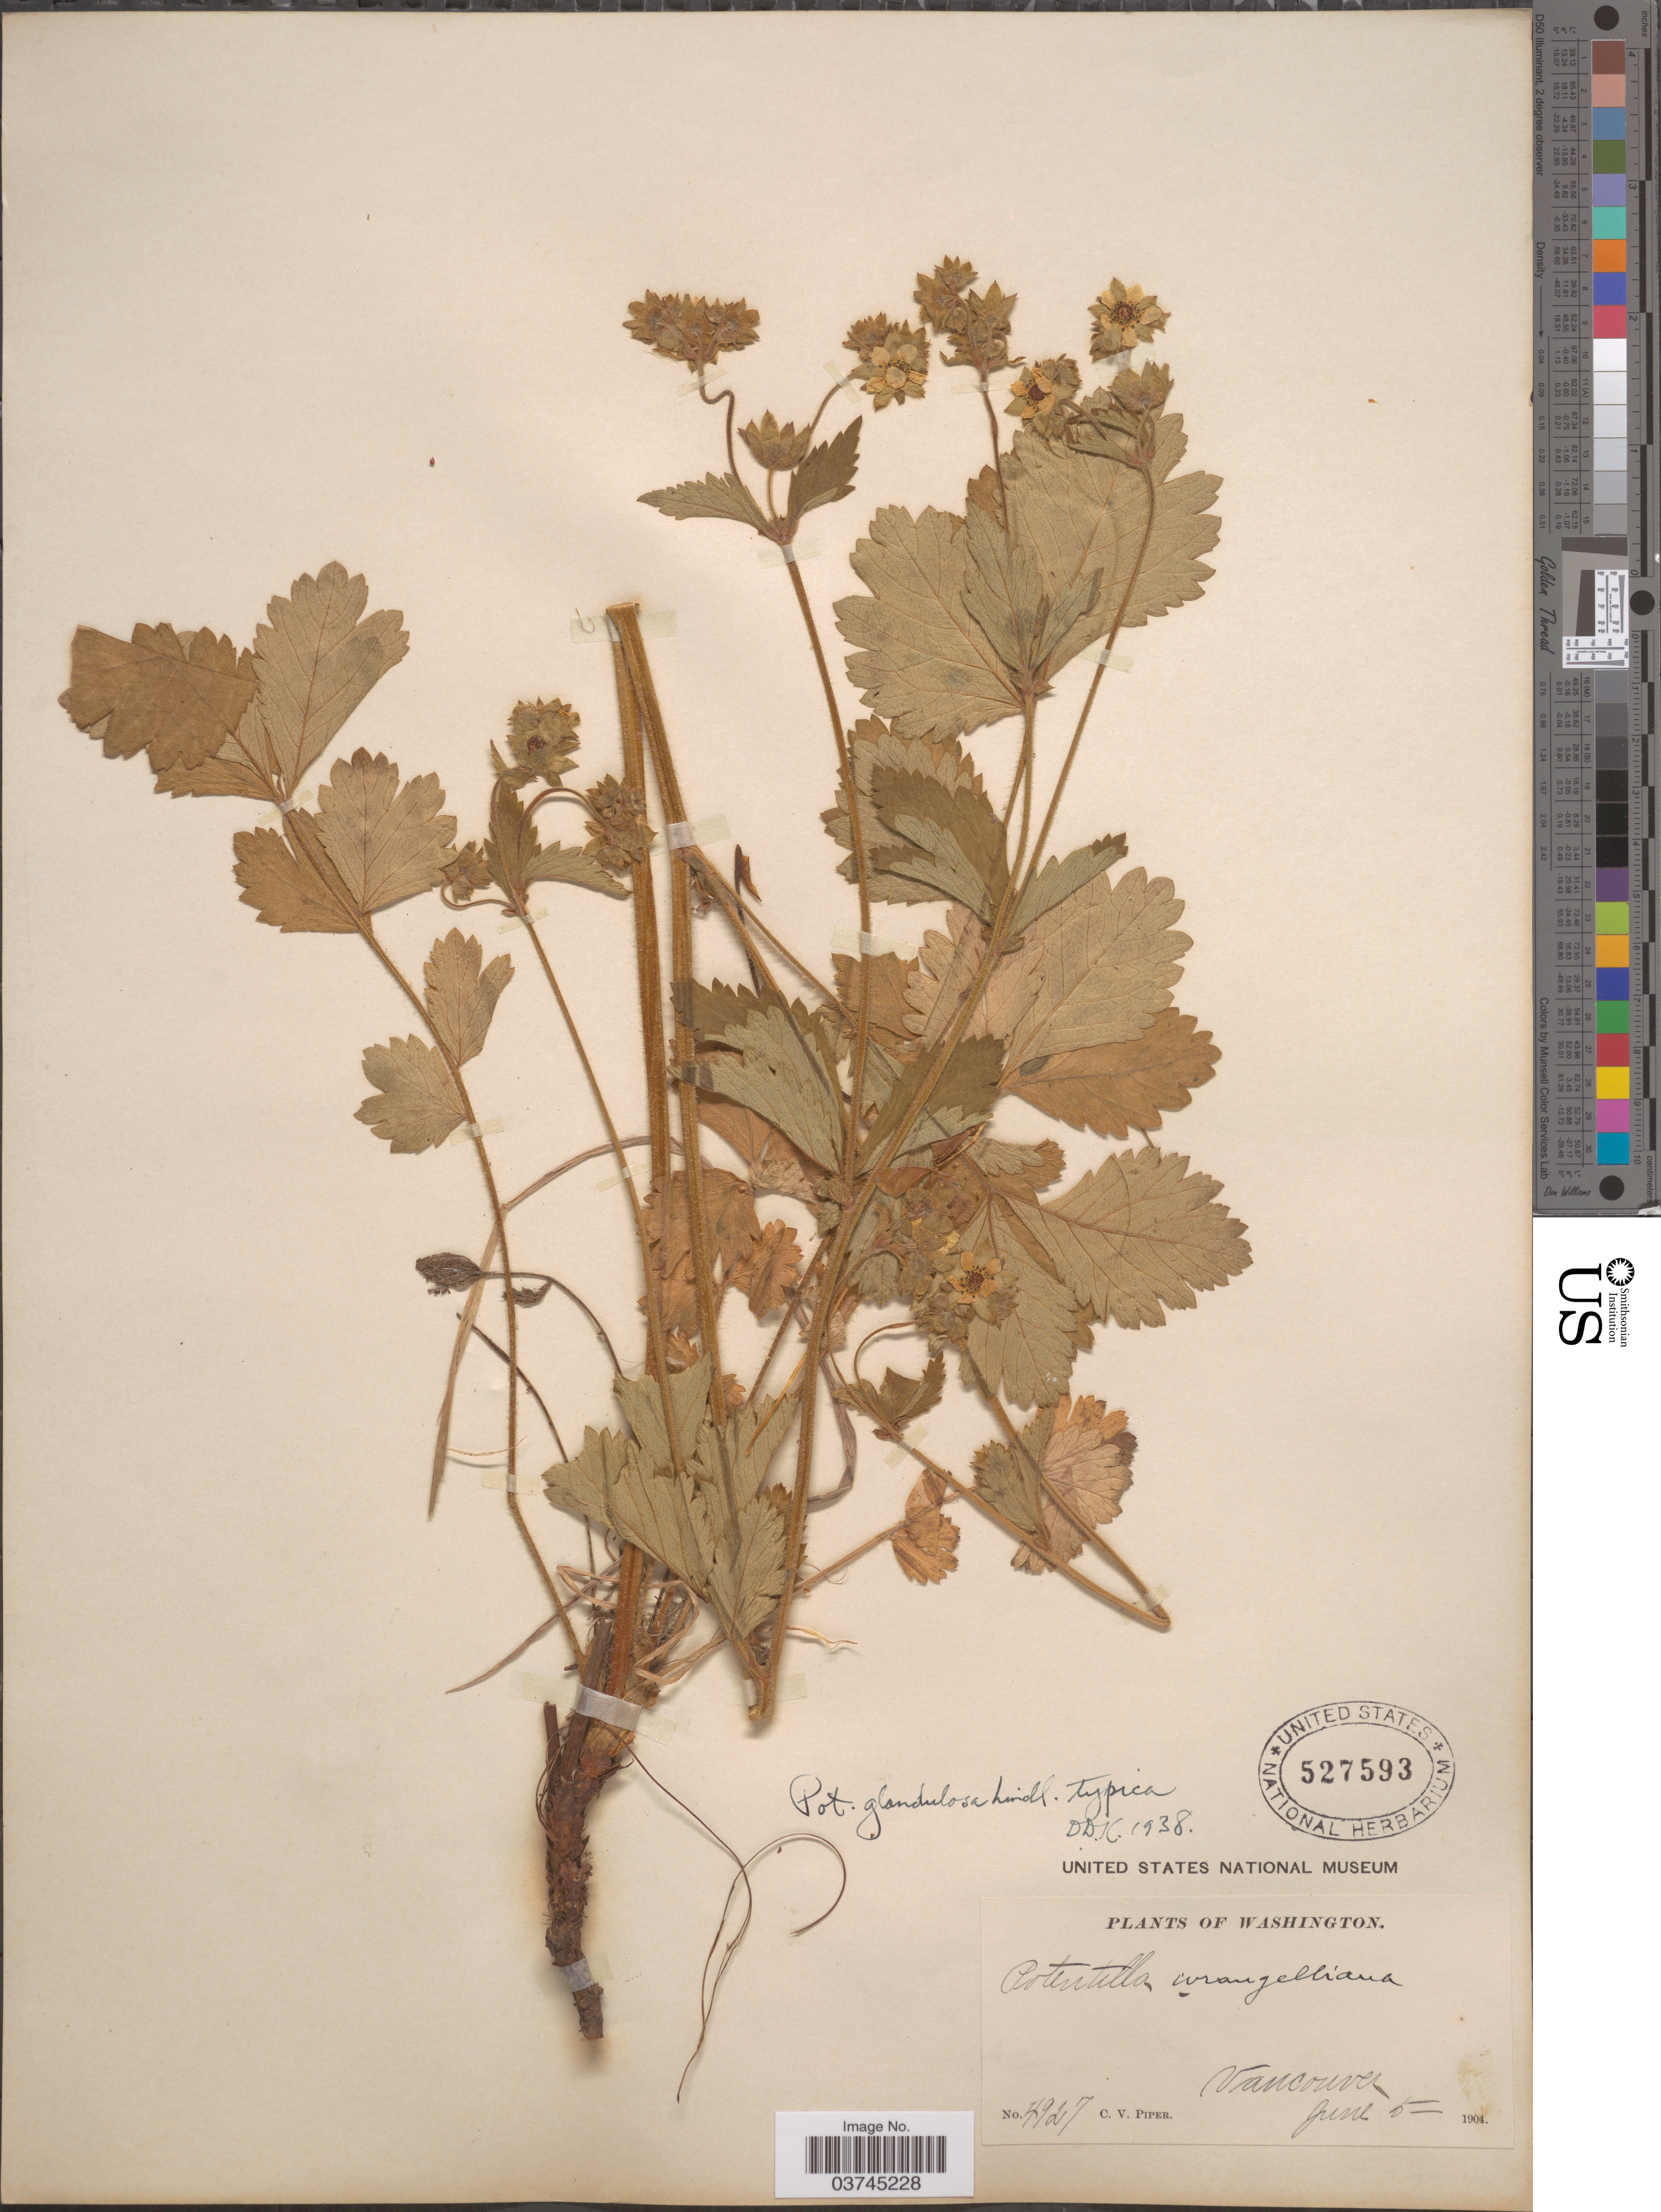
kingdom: Plantae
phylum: Tracheophyta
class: Magnoliopsida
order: Rosales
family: Rosaceae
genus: Drymocallis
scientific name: Drymocallis glandulosa var. wrangelliana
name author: (Greene) Ertter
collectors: C. V. Piper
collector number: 4927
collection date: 1904-06-05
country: United States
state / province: Washington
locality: Vancouver.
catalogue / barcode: US 527593